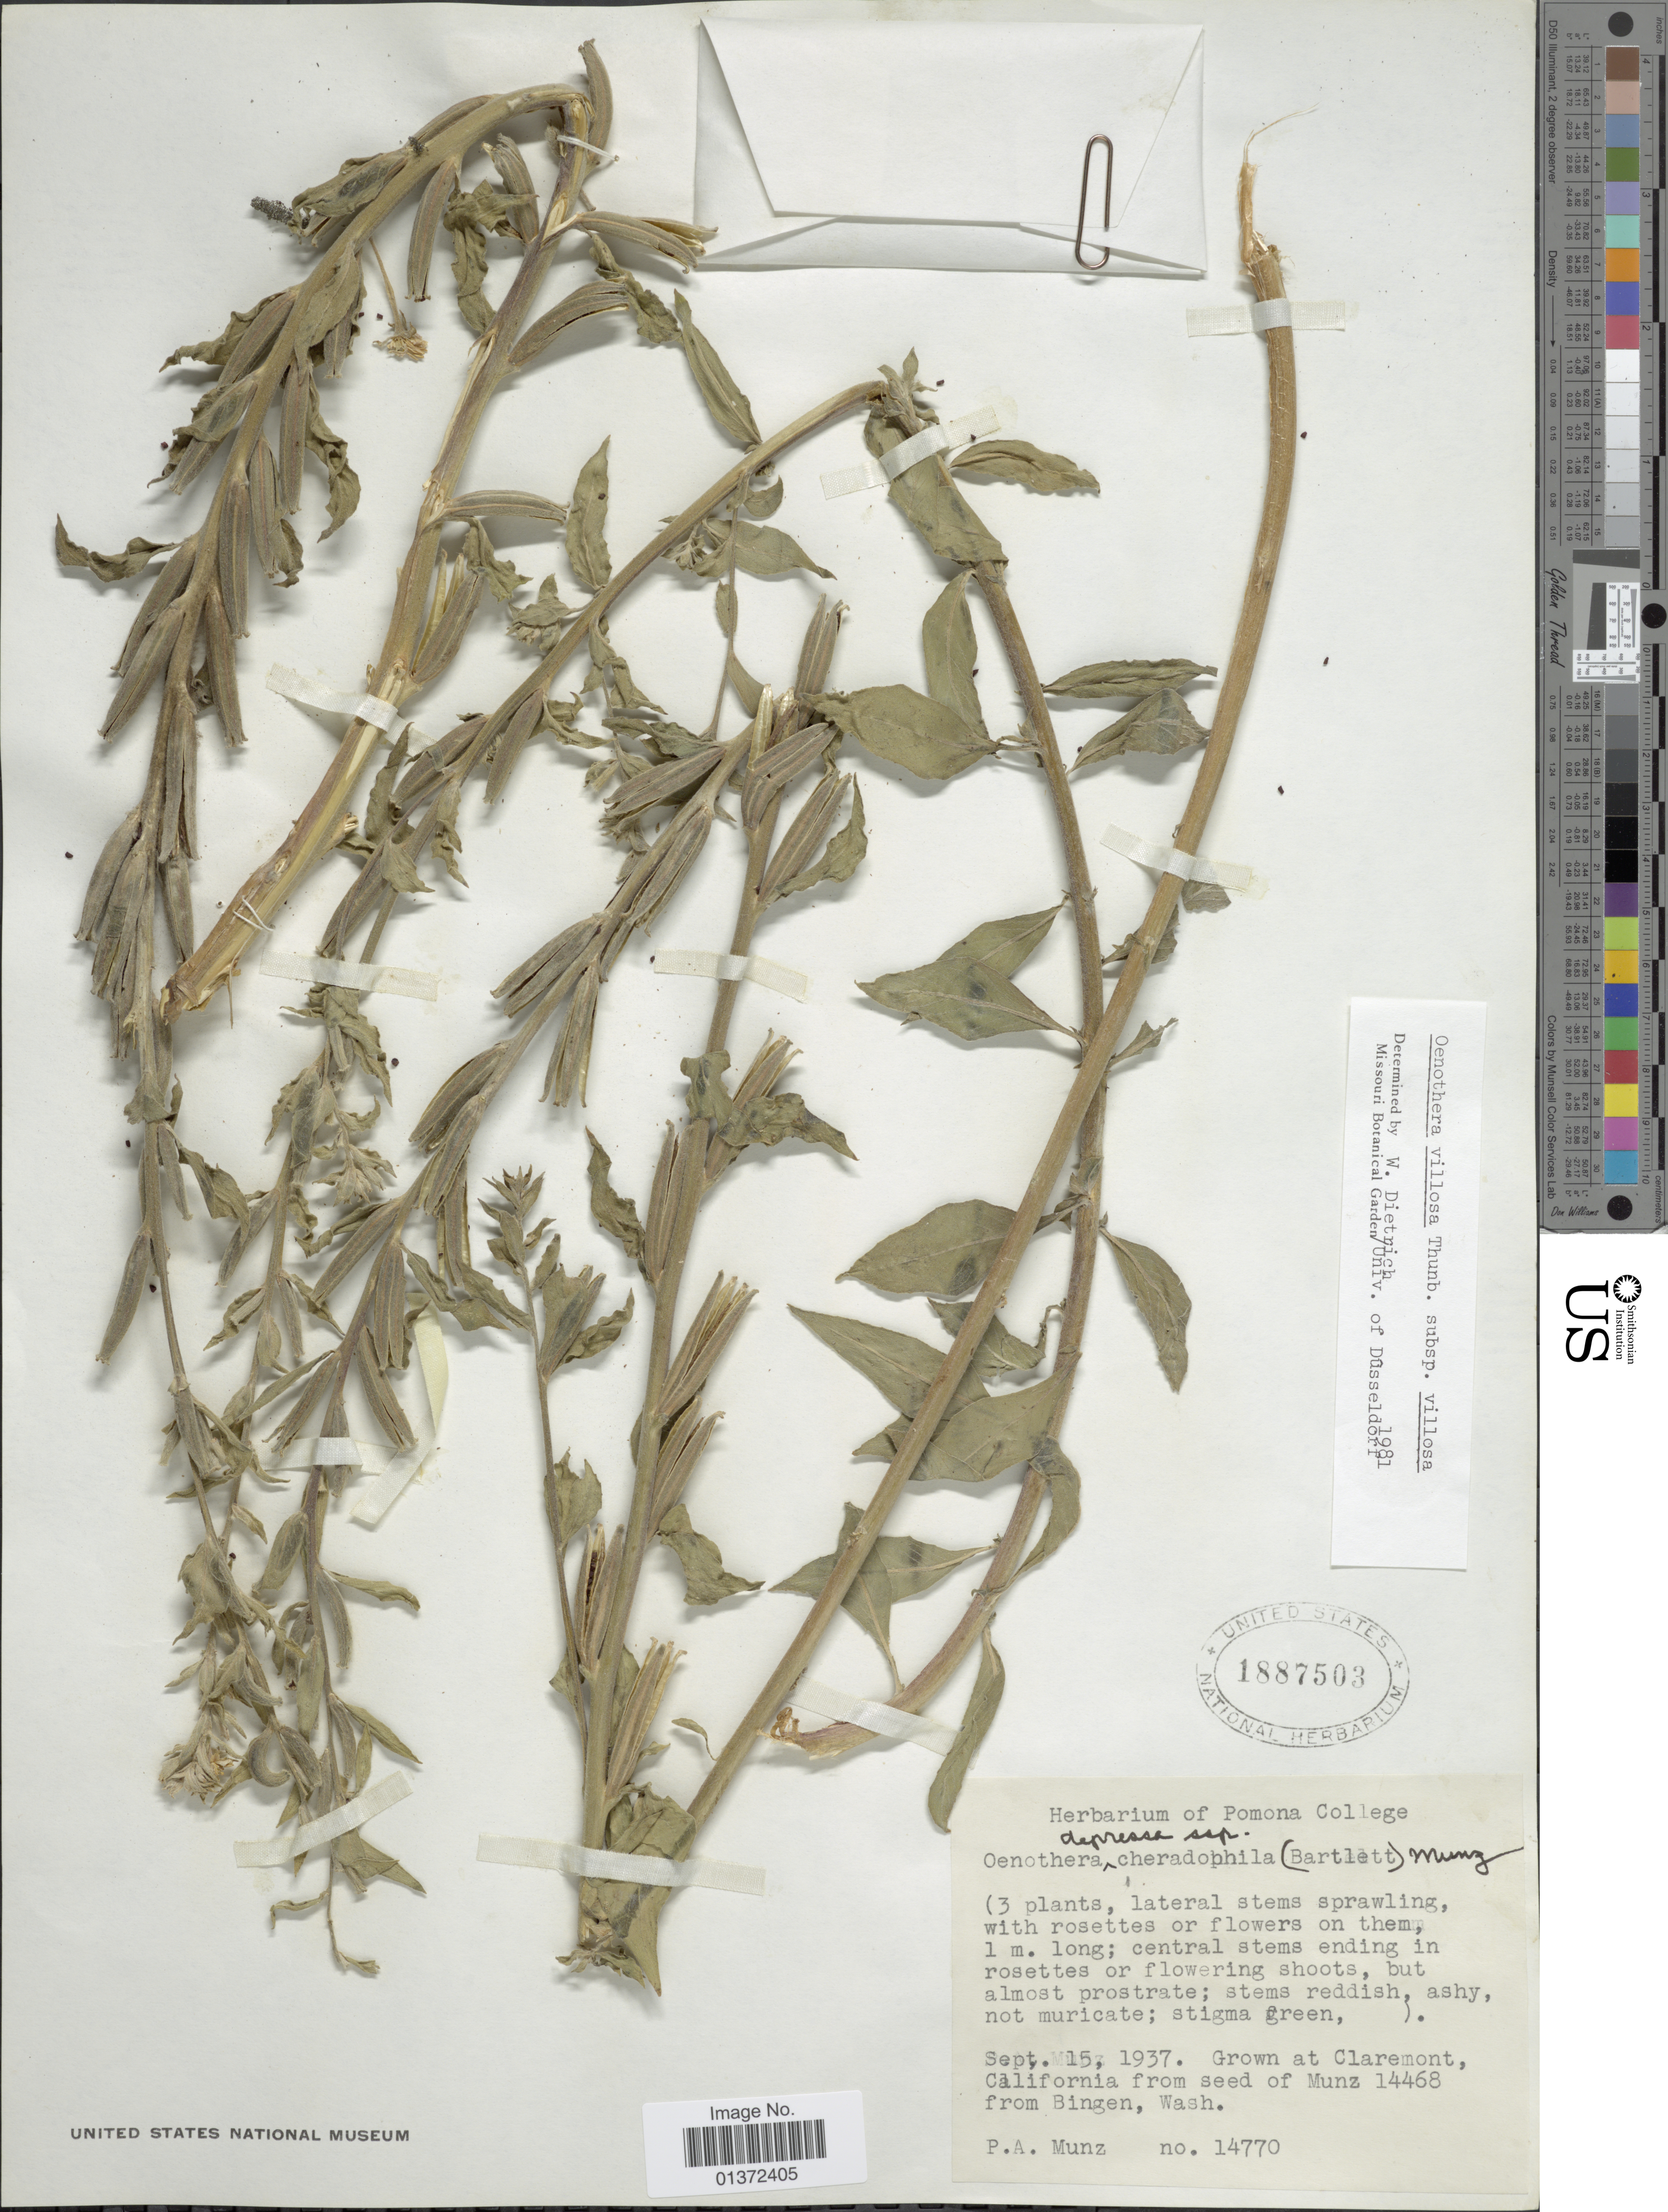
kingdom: Plantae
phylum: Tracheophyta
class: Magnoliopsida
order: Myrtales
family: Onagraceae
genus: Oenothera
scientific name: Oenothera villosa subsp. villosa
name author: Thunb.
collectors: P. A. Munz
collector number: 14770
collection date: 1937-09-15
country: United States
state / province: California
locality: Claremont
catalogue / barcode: US 1887503